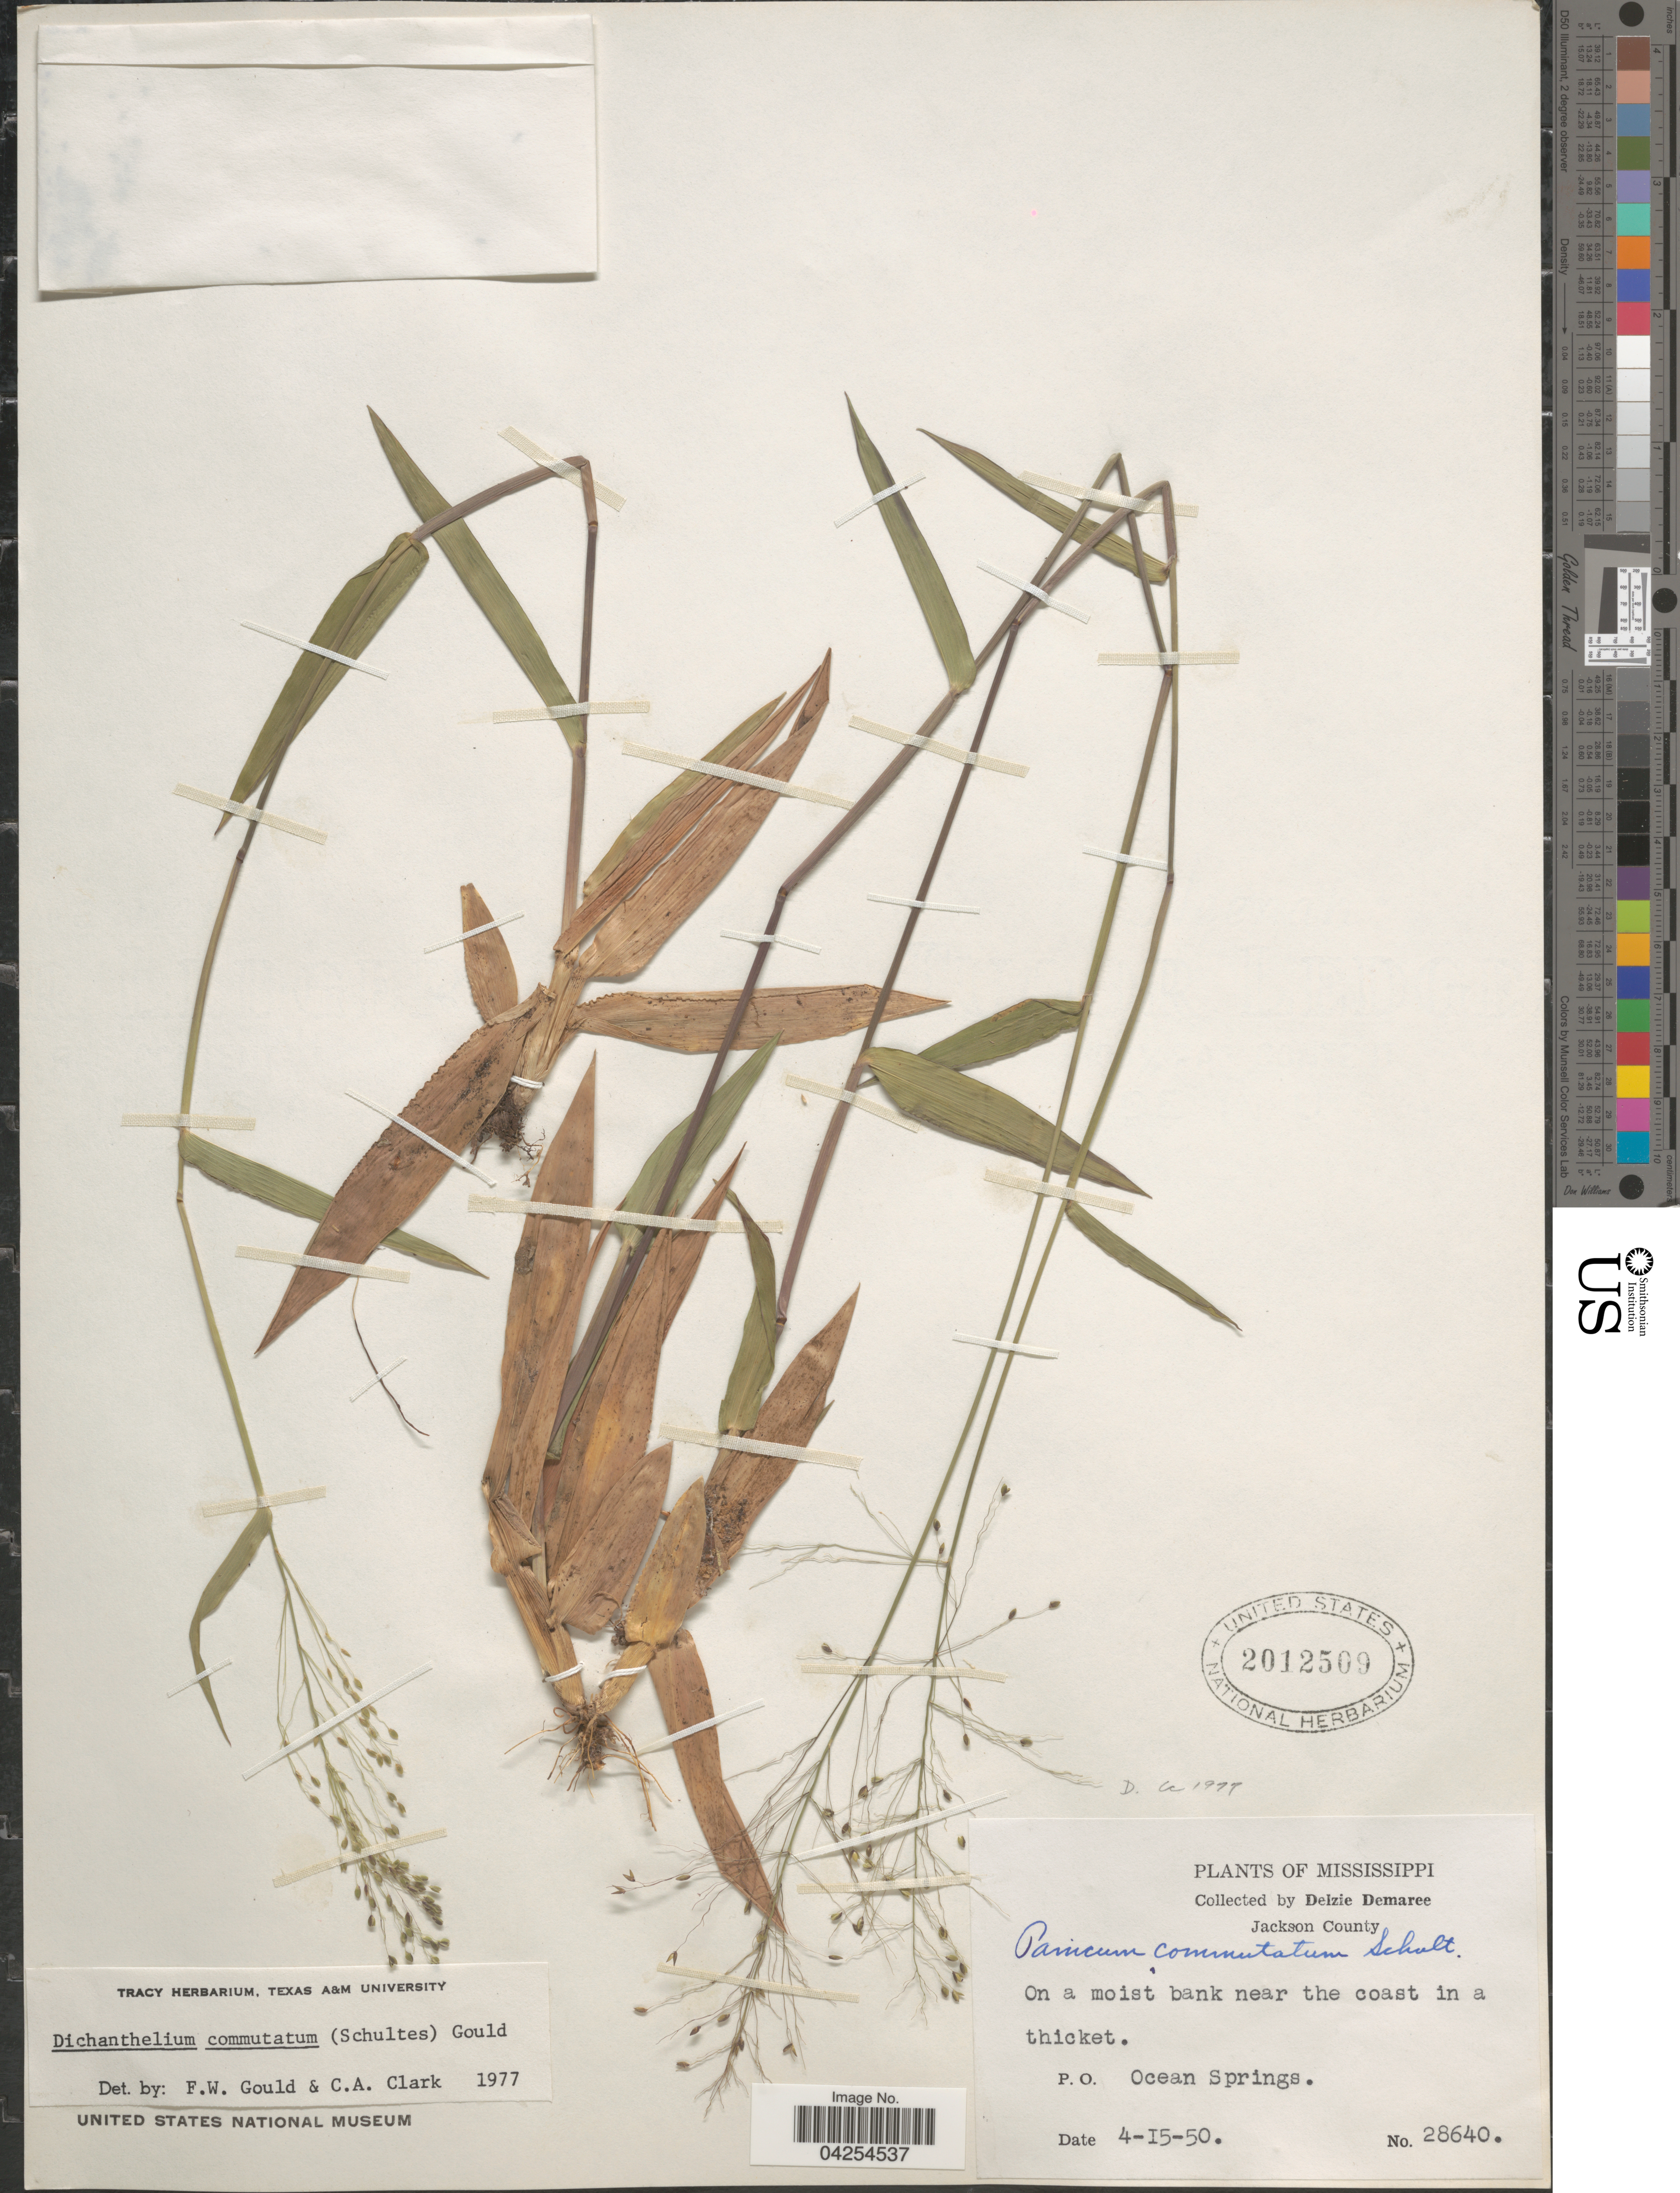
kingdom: Plantae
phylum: Tracheophyta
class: Liliopsida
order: Poales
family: Poaceae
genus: Dichanthelium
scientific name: Dichanthelium commutatum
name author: (Schult.) Gould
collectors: D. Demaree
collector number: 28640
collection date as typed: Transcribed d/m/y: 15/4/50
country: United States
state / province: Mississippi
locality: Jackson County. On a moist bank near the coast in a thicket. P.O. Ocean Springs.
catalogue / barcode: US 2012509